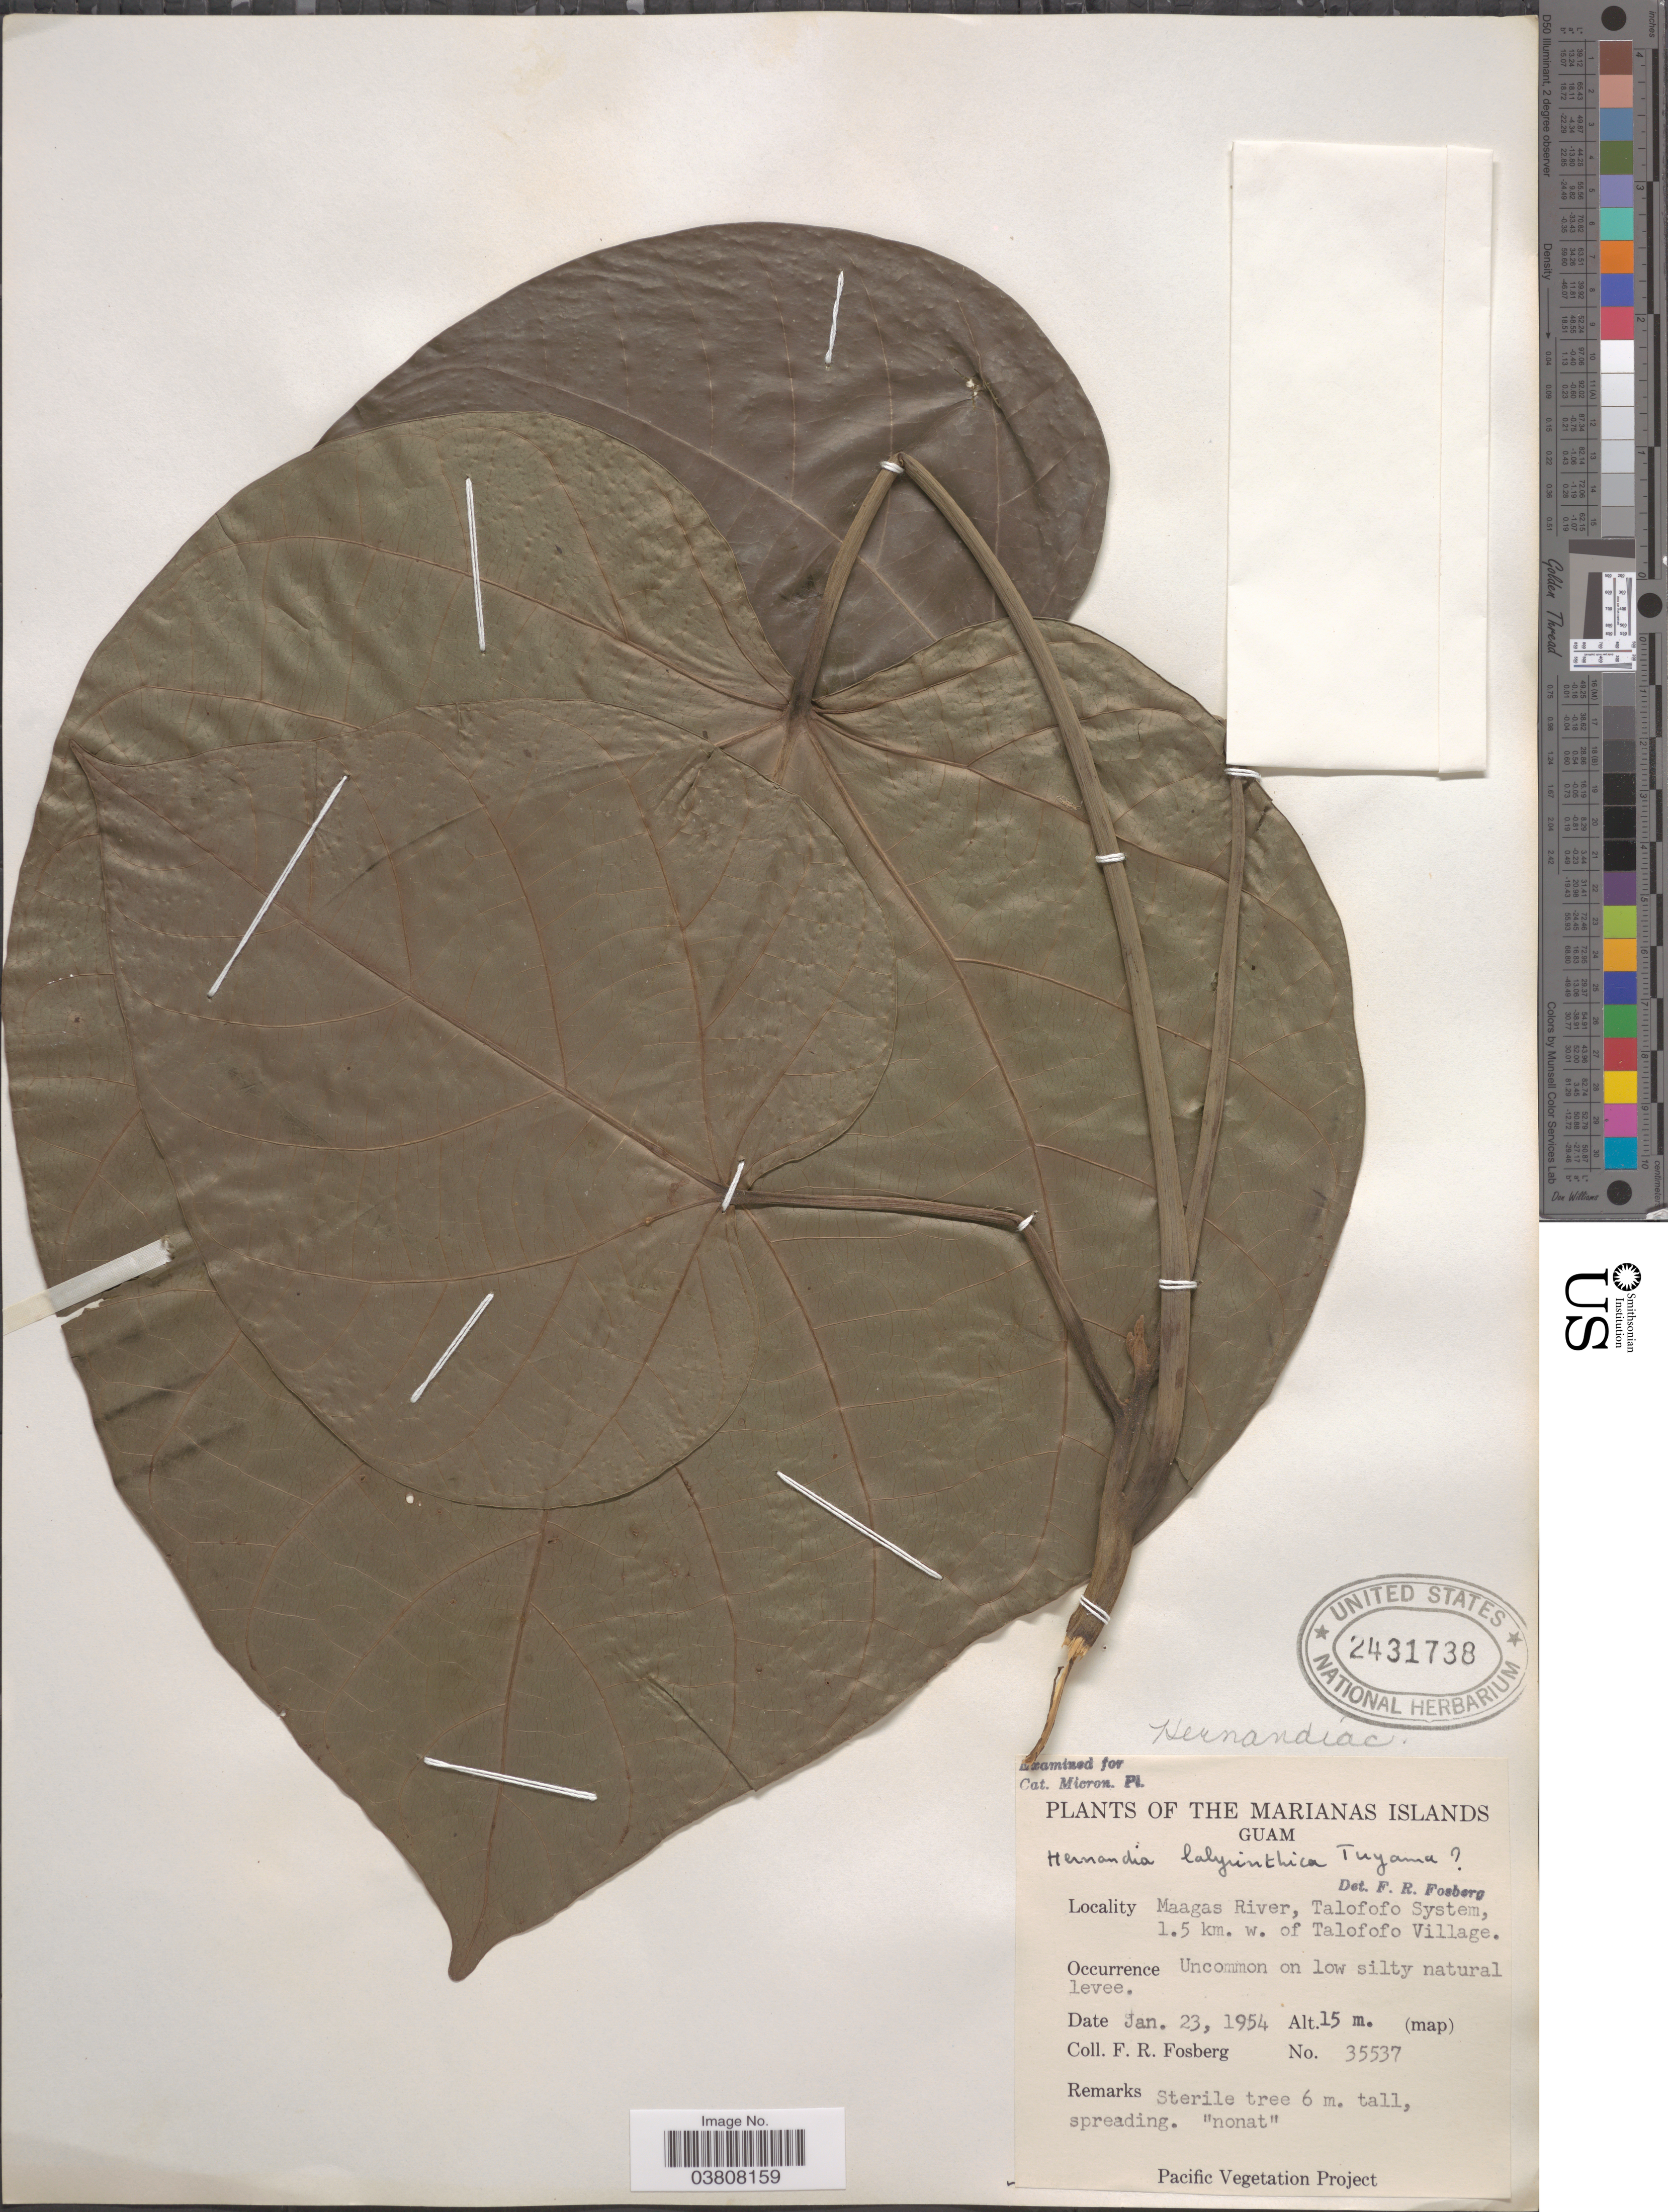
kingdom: Plantae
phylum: Tracheophyta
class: Magnoliopsida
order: Laurales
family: Hernandiaceae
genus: Hernandia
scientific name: Hernandia labrynthia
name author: Tuyama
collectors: F. R. Fosberg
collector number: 35537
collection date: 1954-01-23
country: Guam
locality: The Marianas Islands. Maagas River, Talofofo System, 1.5 km. w. of Talofofo Village.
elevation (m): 15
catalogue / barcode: US 2431738